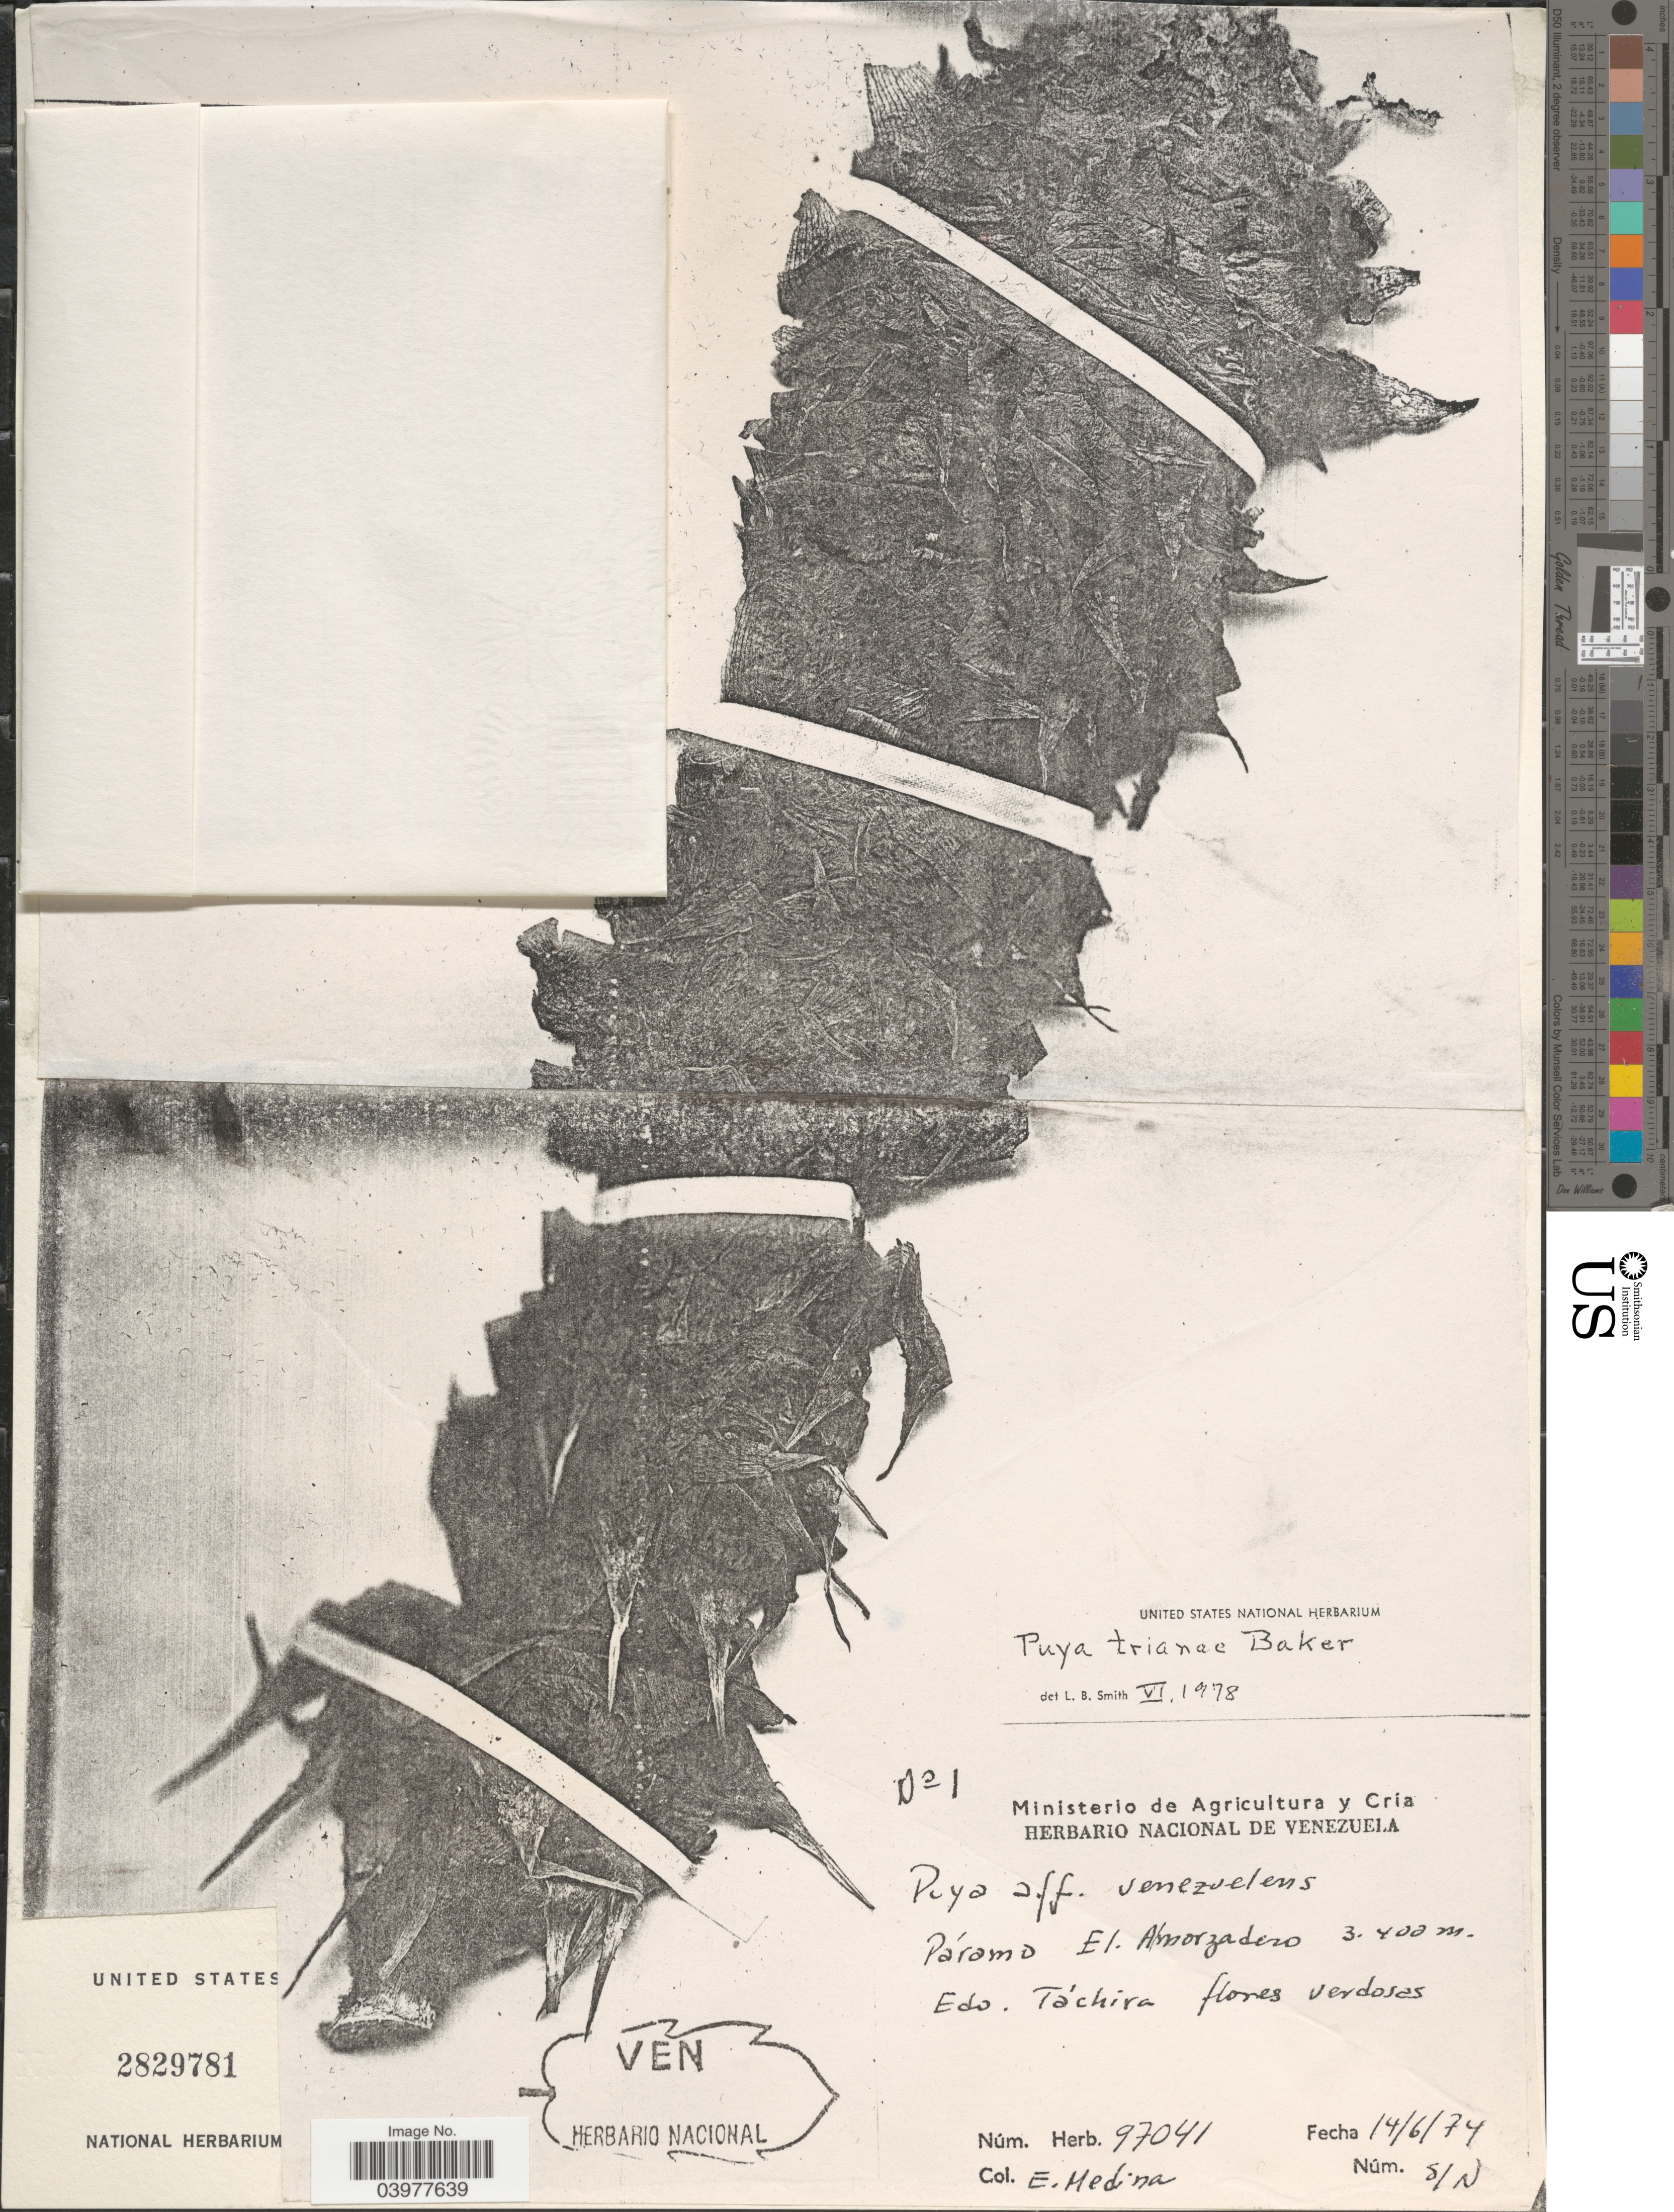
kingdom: Plantae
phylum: Tracheophyta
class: Liliopsida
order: Poales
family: Bromeliaceae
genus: Puya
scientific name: Puya trianae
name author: Baker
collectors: E. Medina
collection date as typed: Transcribed d/m/y: 14/6/74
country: Venezuela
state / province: Tachira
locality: Páramo El Almorzadero.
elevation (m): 3400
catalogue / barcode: US 2829781